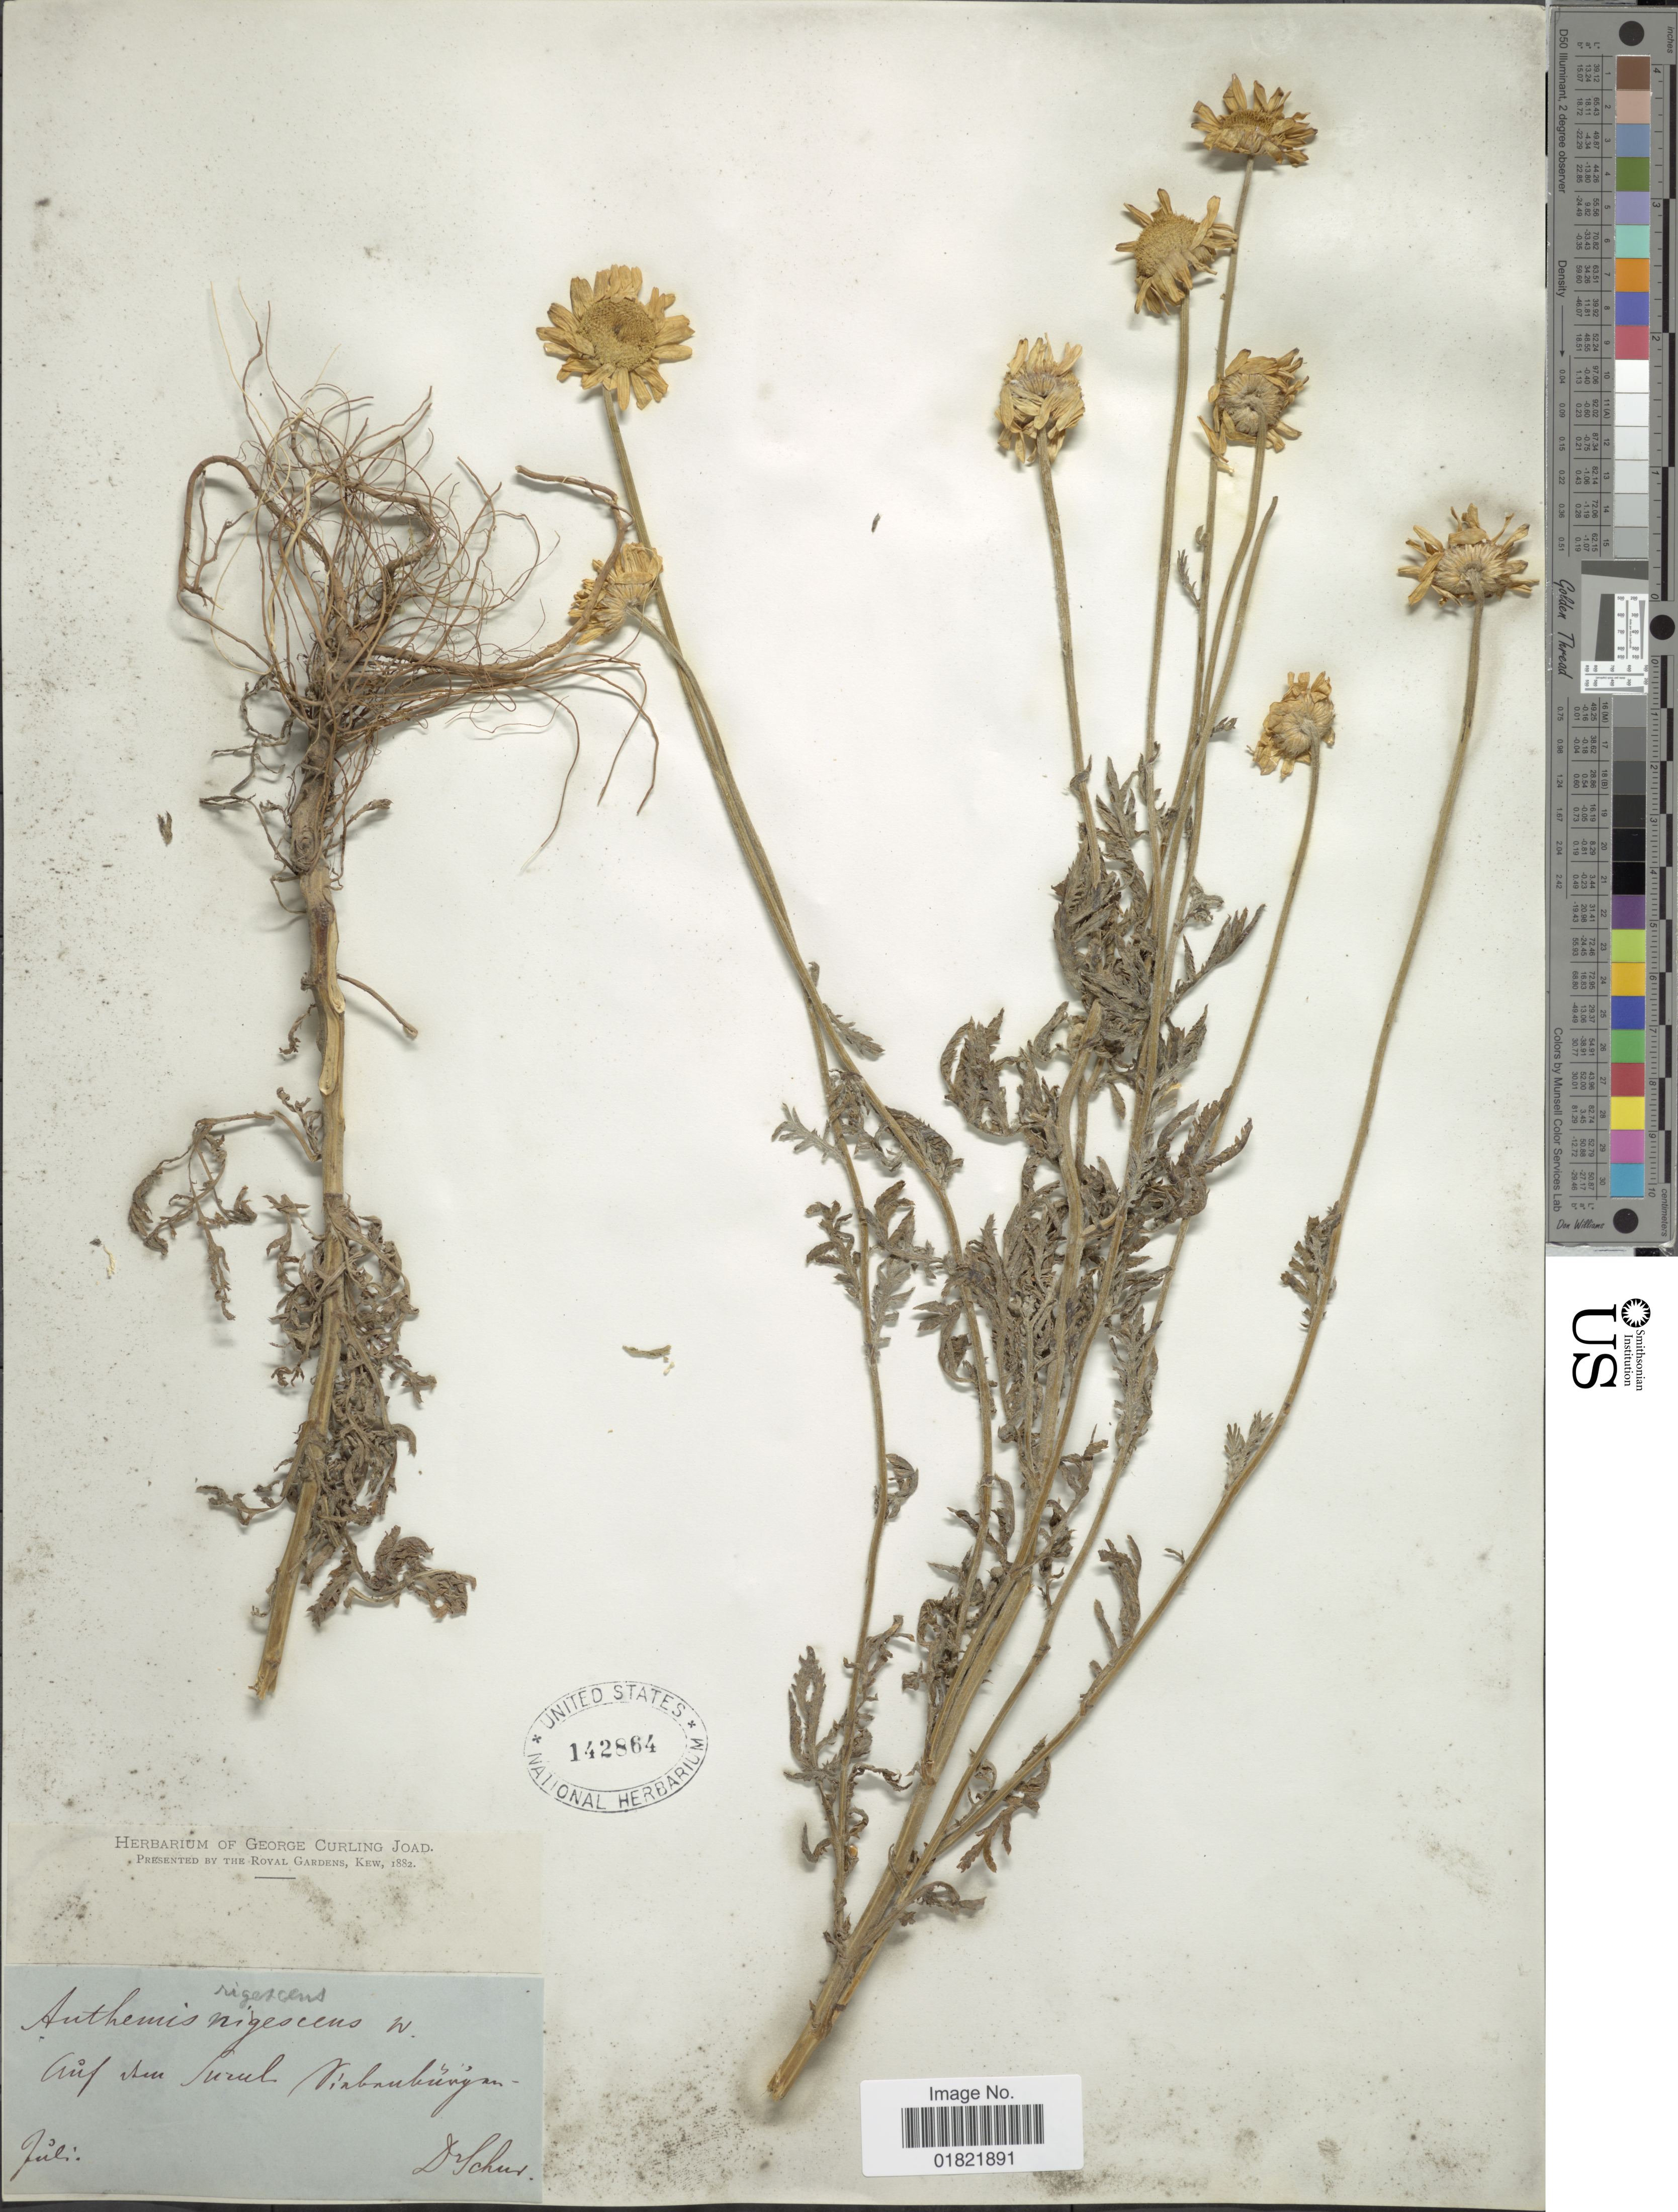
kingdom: Plantae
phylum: Tracheophyta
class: Magnoliopsida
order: Asterales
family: Asteraceae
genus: Anthemis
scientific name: Anthemis rigescens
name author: Willd.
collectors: D. Schlur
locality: Auf su Surul Virbaubutyan [interpreted]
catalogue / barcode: US 142864